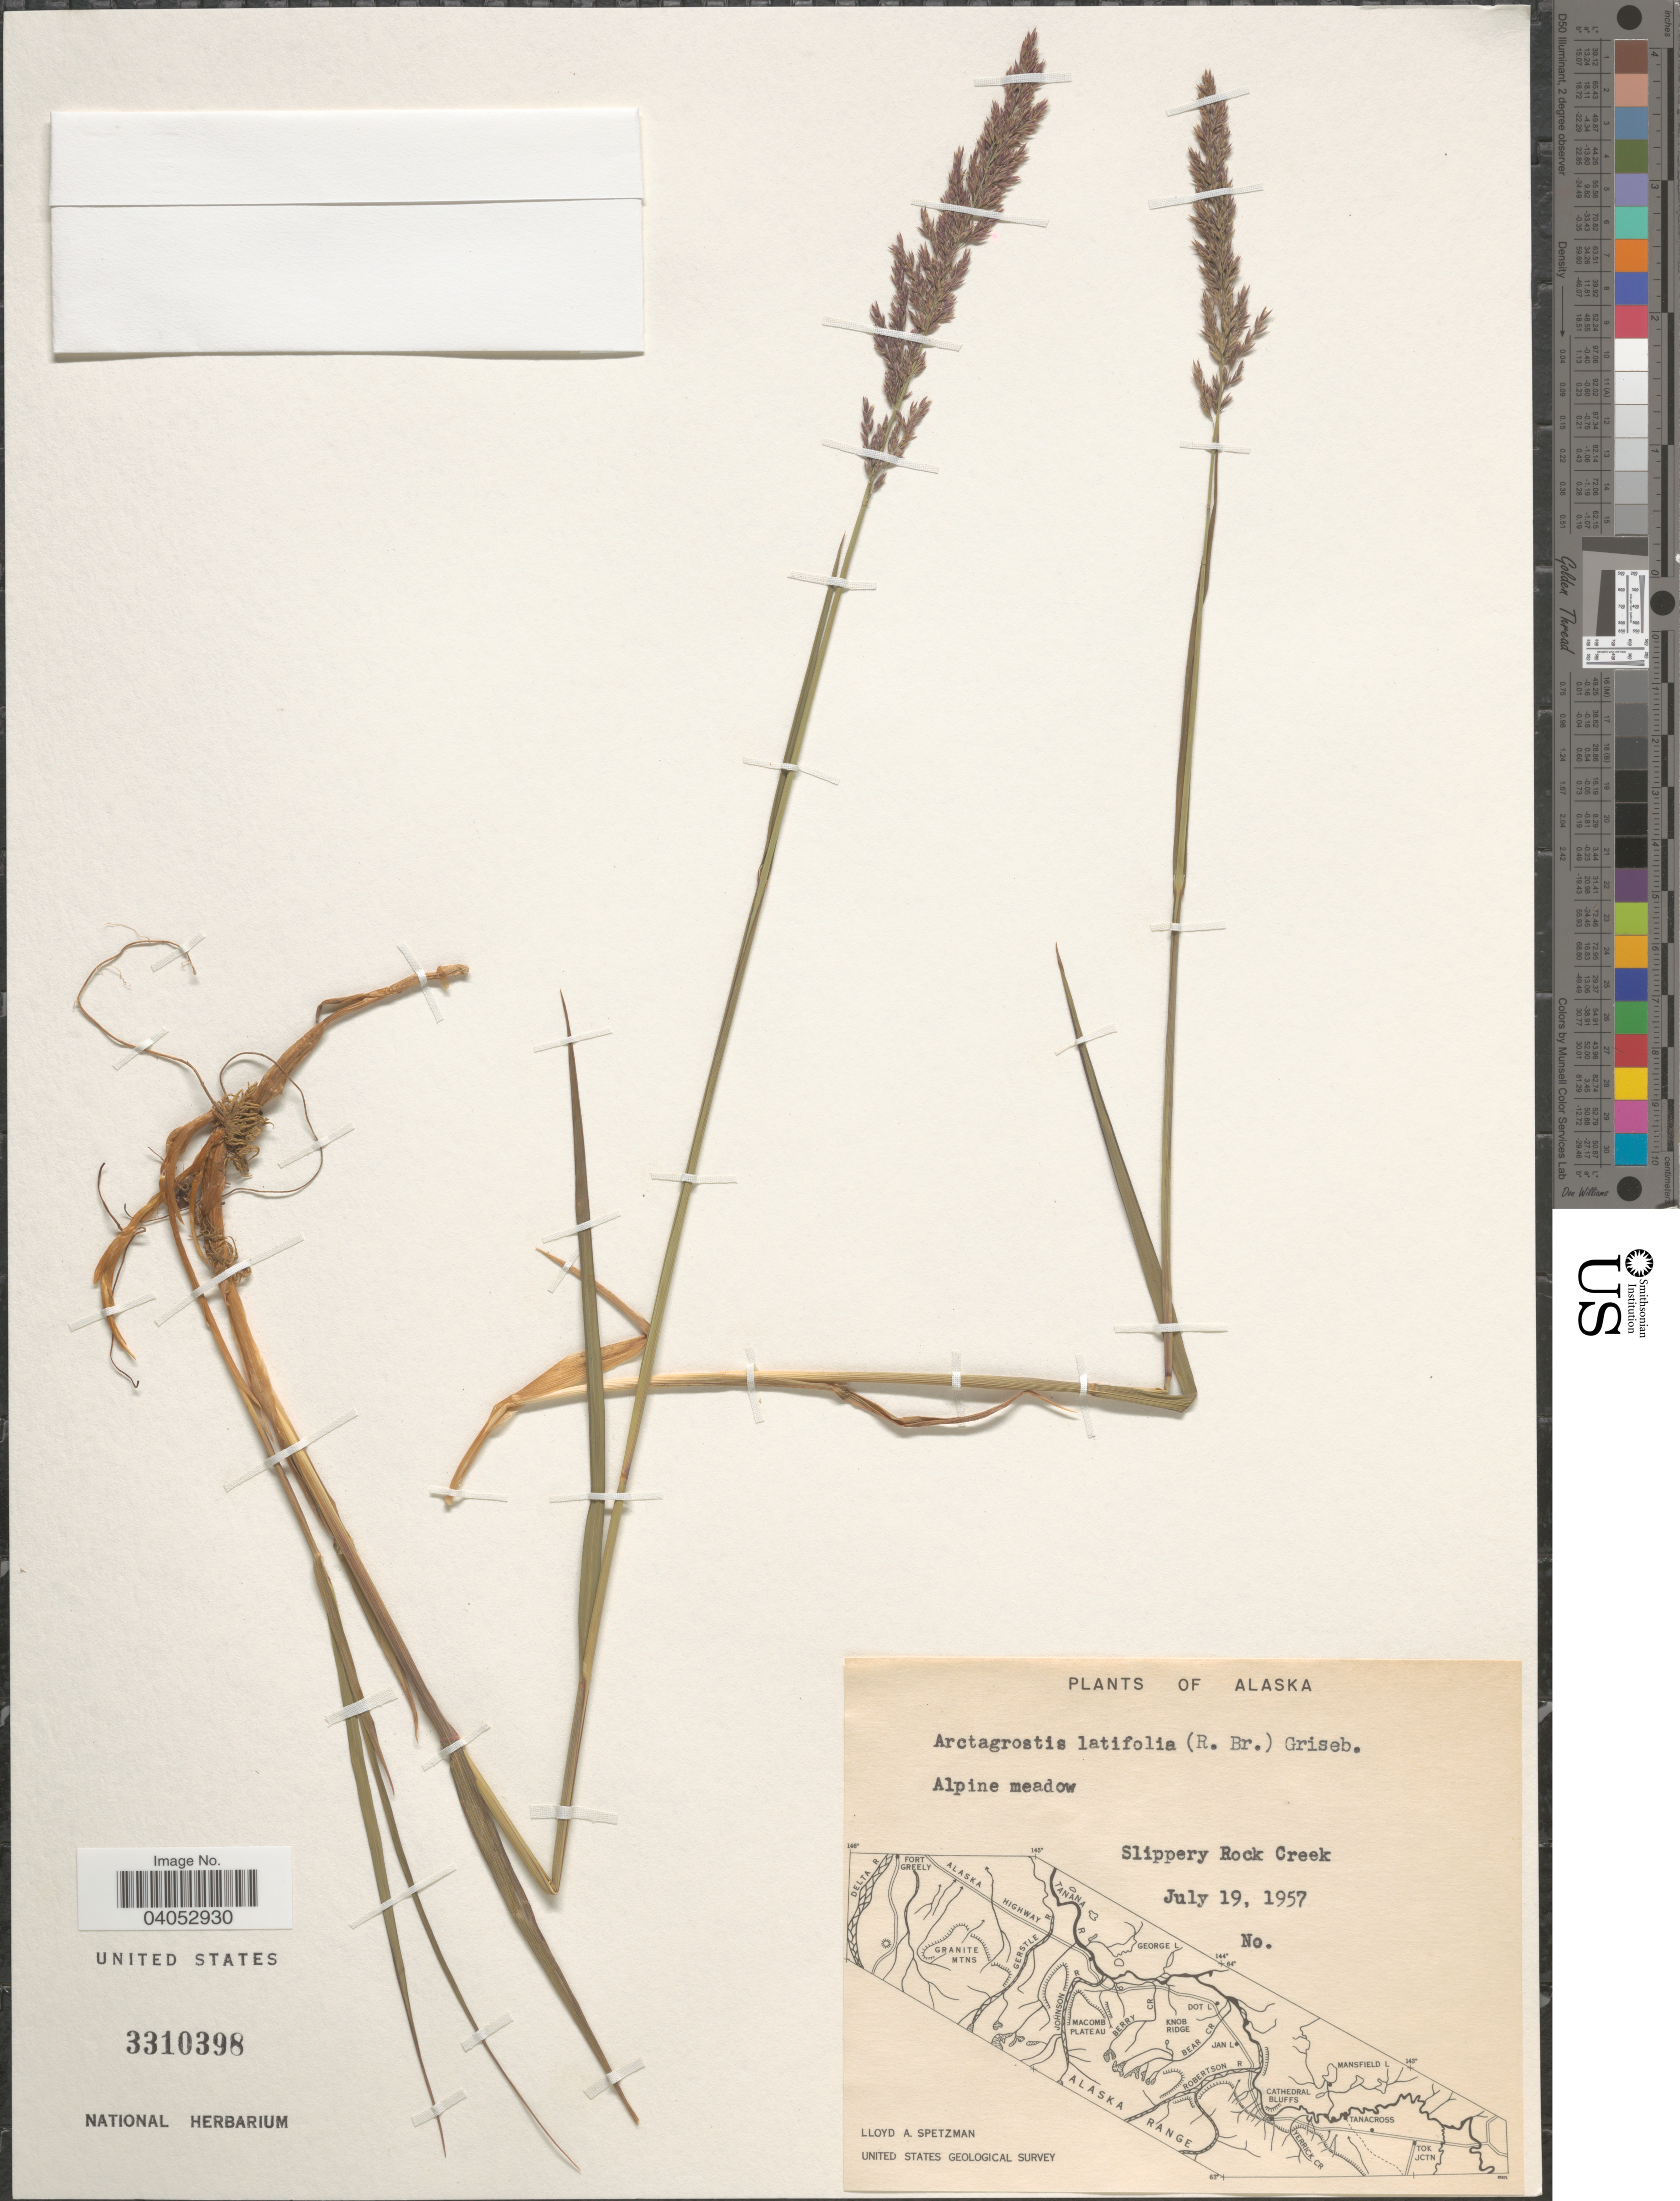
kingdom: Plantae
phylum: Tracheophyta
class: Liliopsida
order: Poales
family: Poaceae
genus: Arctagrostis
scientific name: Arctagrostis latifolia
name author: (R. Br.) Griseb.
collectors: L. Spetzman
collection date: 1957-07-19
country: United States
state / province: Alaska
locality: Alpine meadow. Slippery Rock Creek.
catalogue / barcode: US 3310398